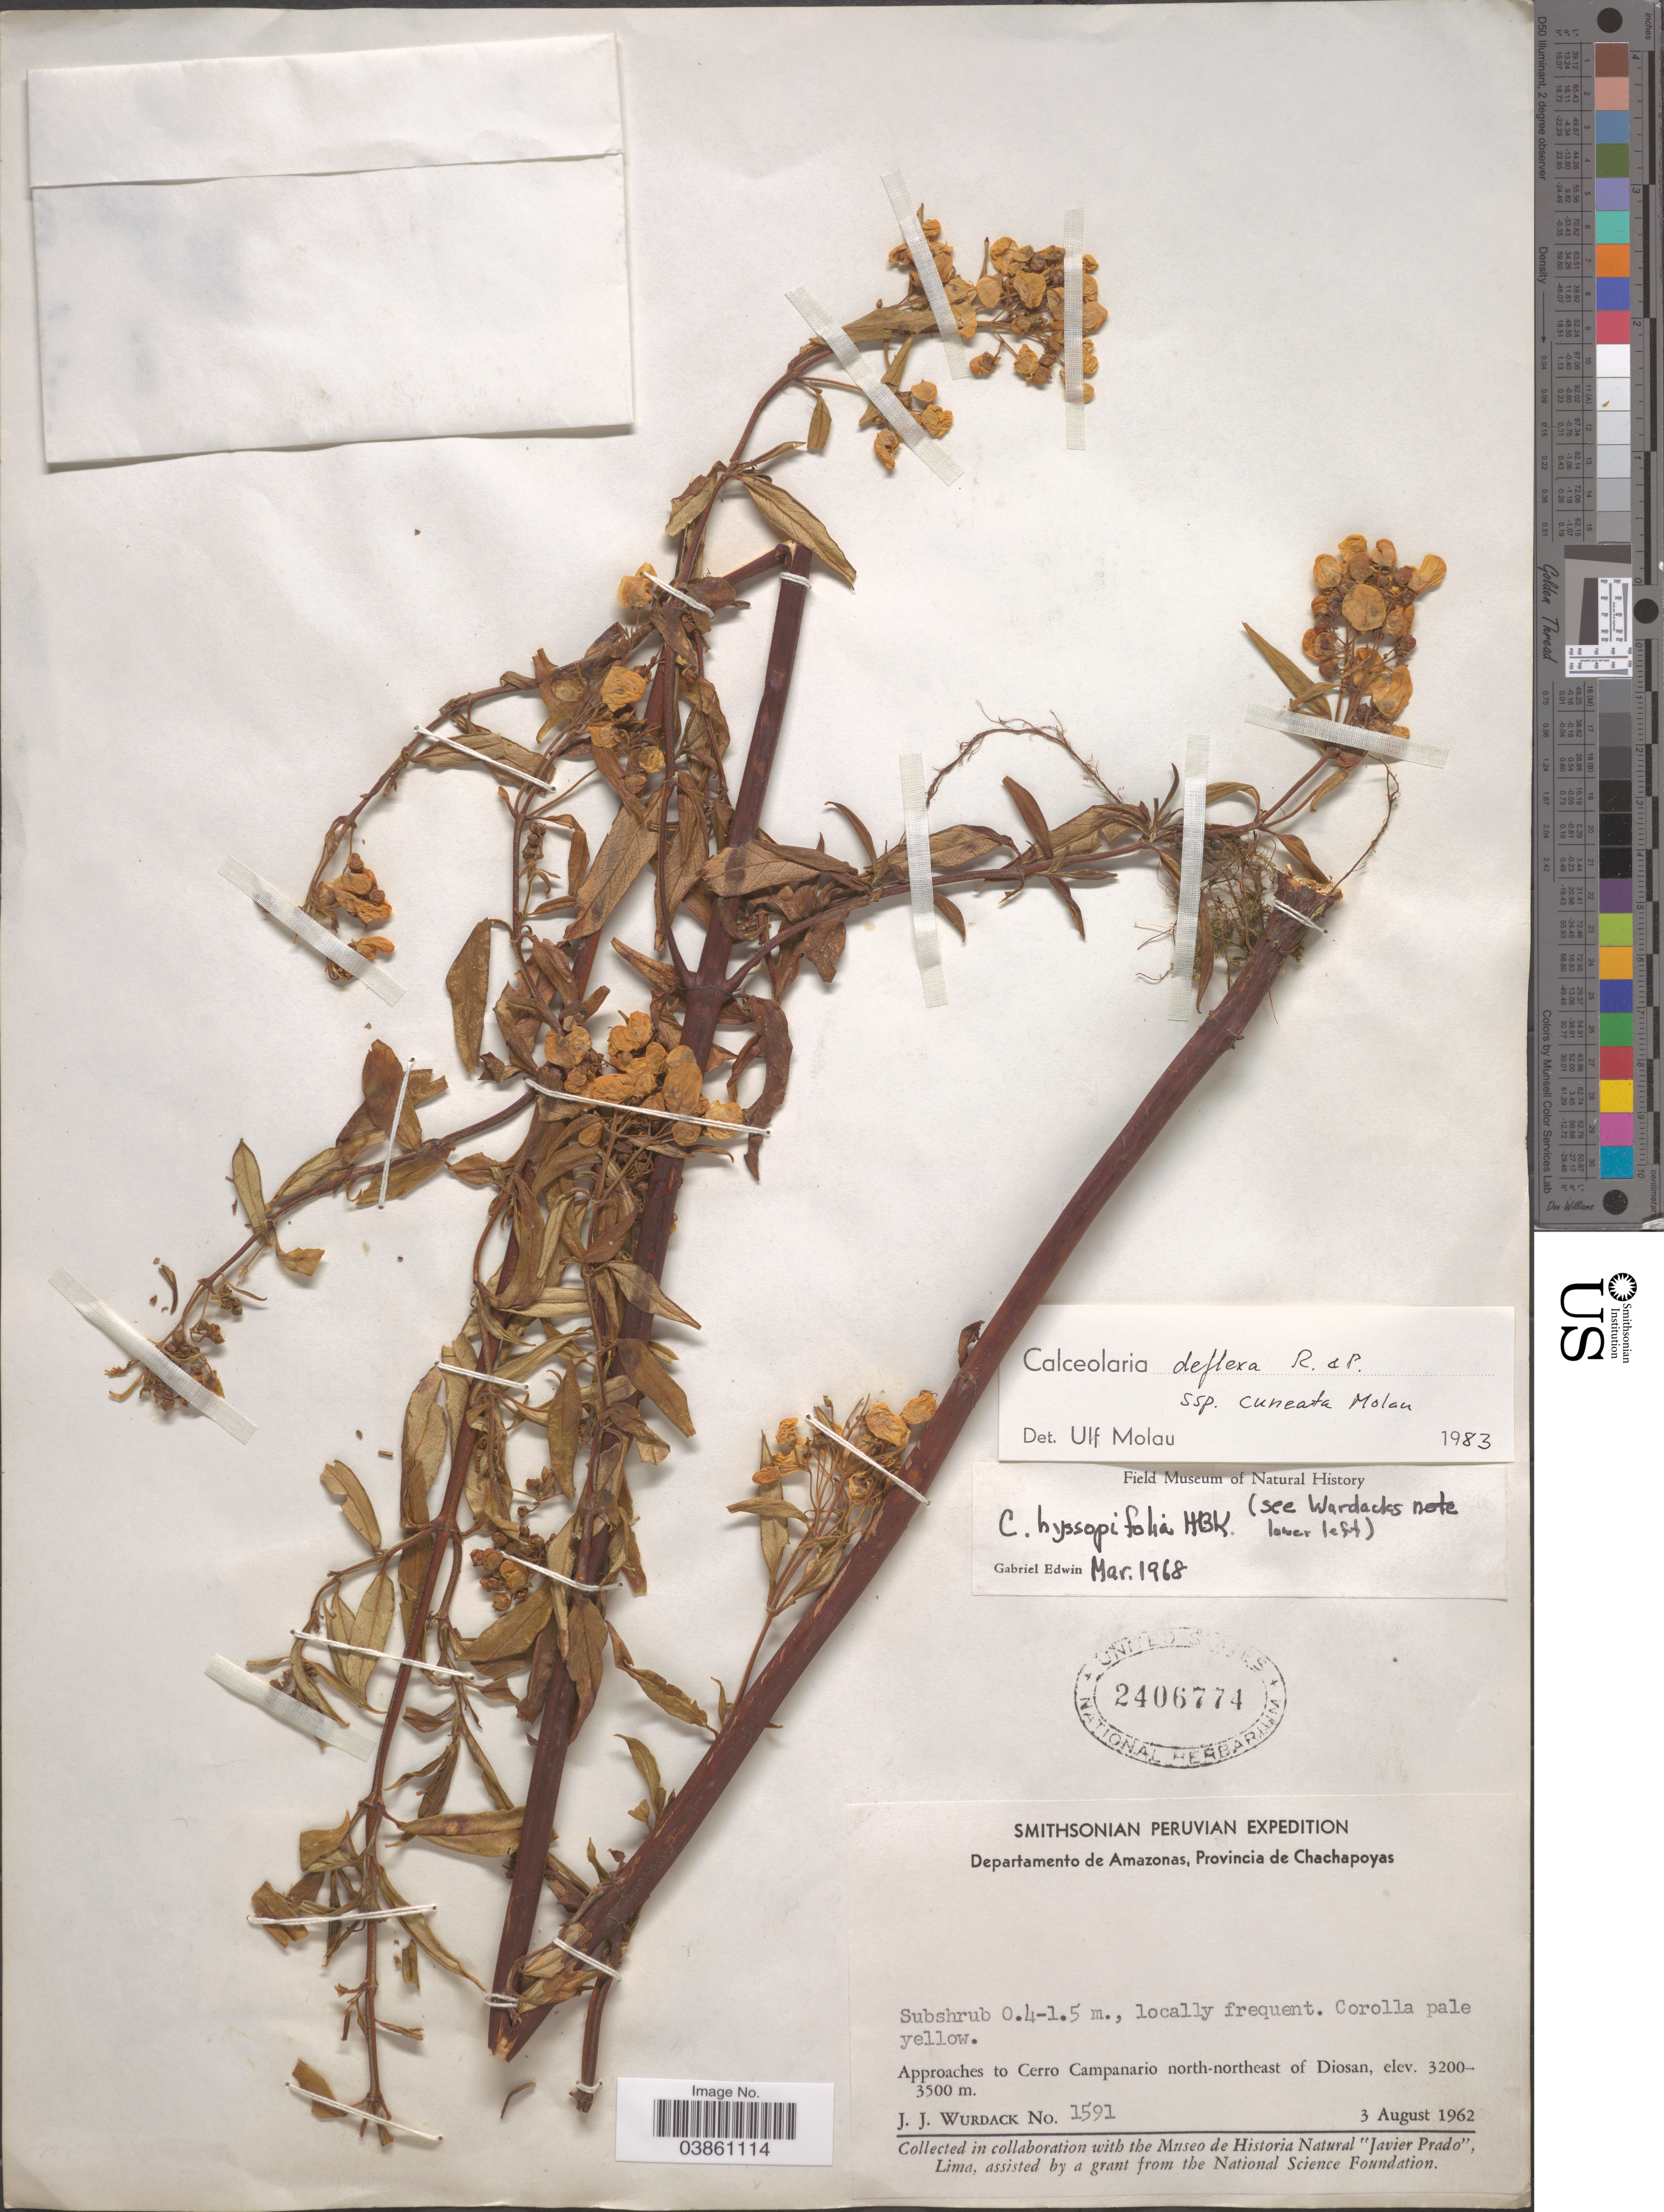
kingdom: Plantae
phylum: Tracheophyta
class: Magnoliopsida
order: Lamiales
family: Calceolariaceae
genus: Calceolaria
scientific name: Calceolaria deflexa subsp. cuneata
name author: Molau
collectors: J. J. Wurdack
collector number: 1591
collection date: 1962-08-03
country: Peru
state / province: Amazonas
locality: Departamento de Amazonas, Provincia de Chachapoyas. Approaches to Cerro Campanario north-northeast of Diosan.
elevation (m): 3200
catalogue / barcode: US 2406774